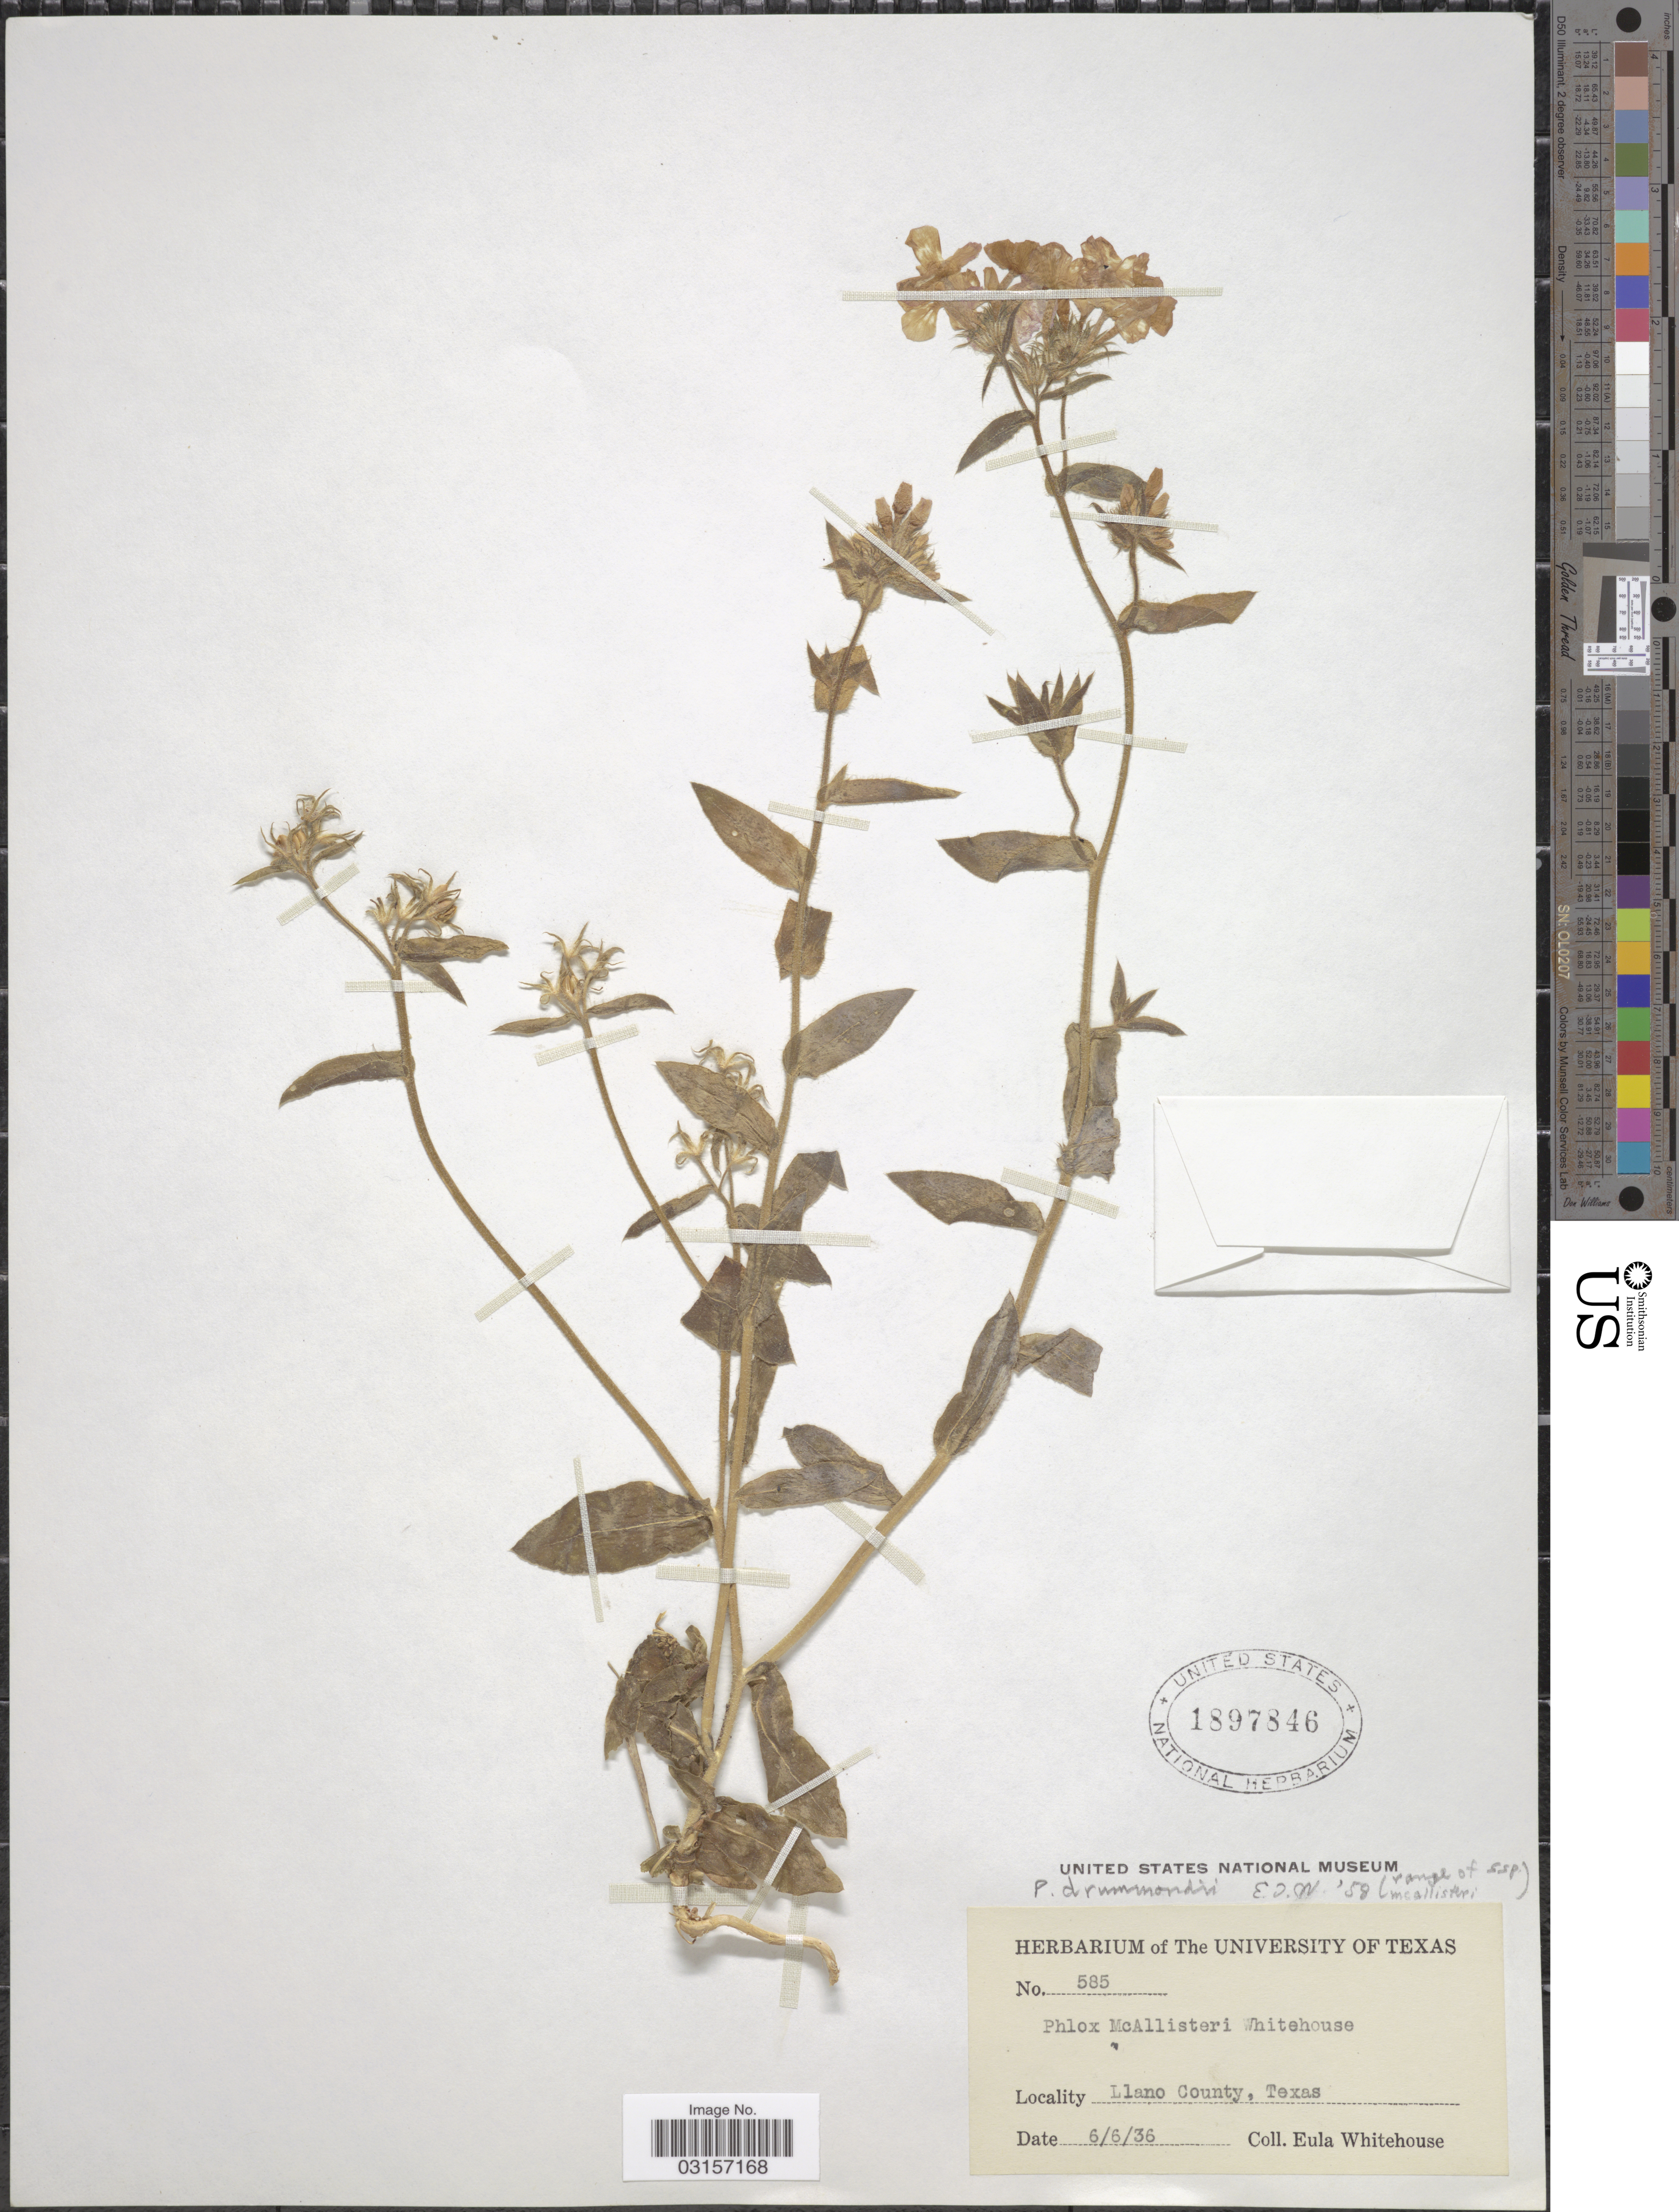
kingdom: Plantae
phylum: Tracheophyta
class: Magnoliopsida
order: Ericales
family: Polemoniaceae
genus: Phlox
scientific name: Phlox drummondii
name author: Hook.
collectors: E. Whitehouse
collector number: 585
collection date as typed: Transcribed d/m/y: 6/6/36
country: United States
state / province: Texas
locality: Llano County, Texas.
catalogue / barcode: US 1897846